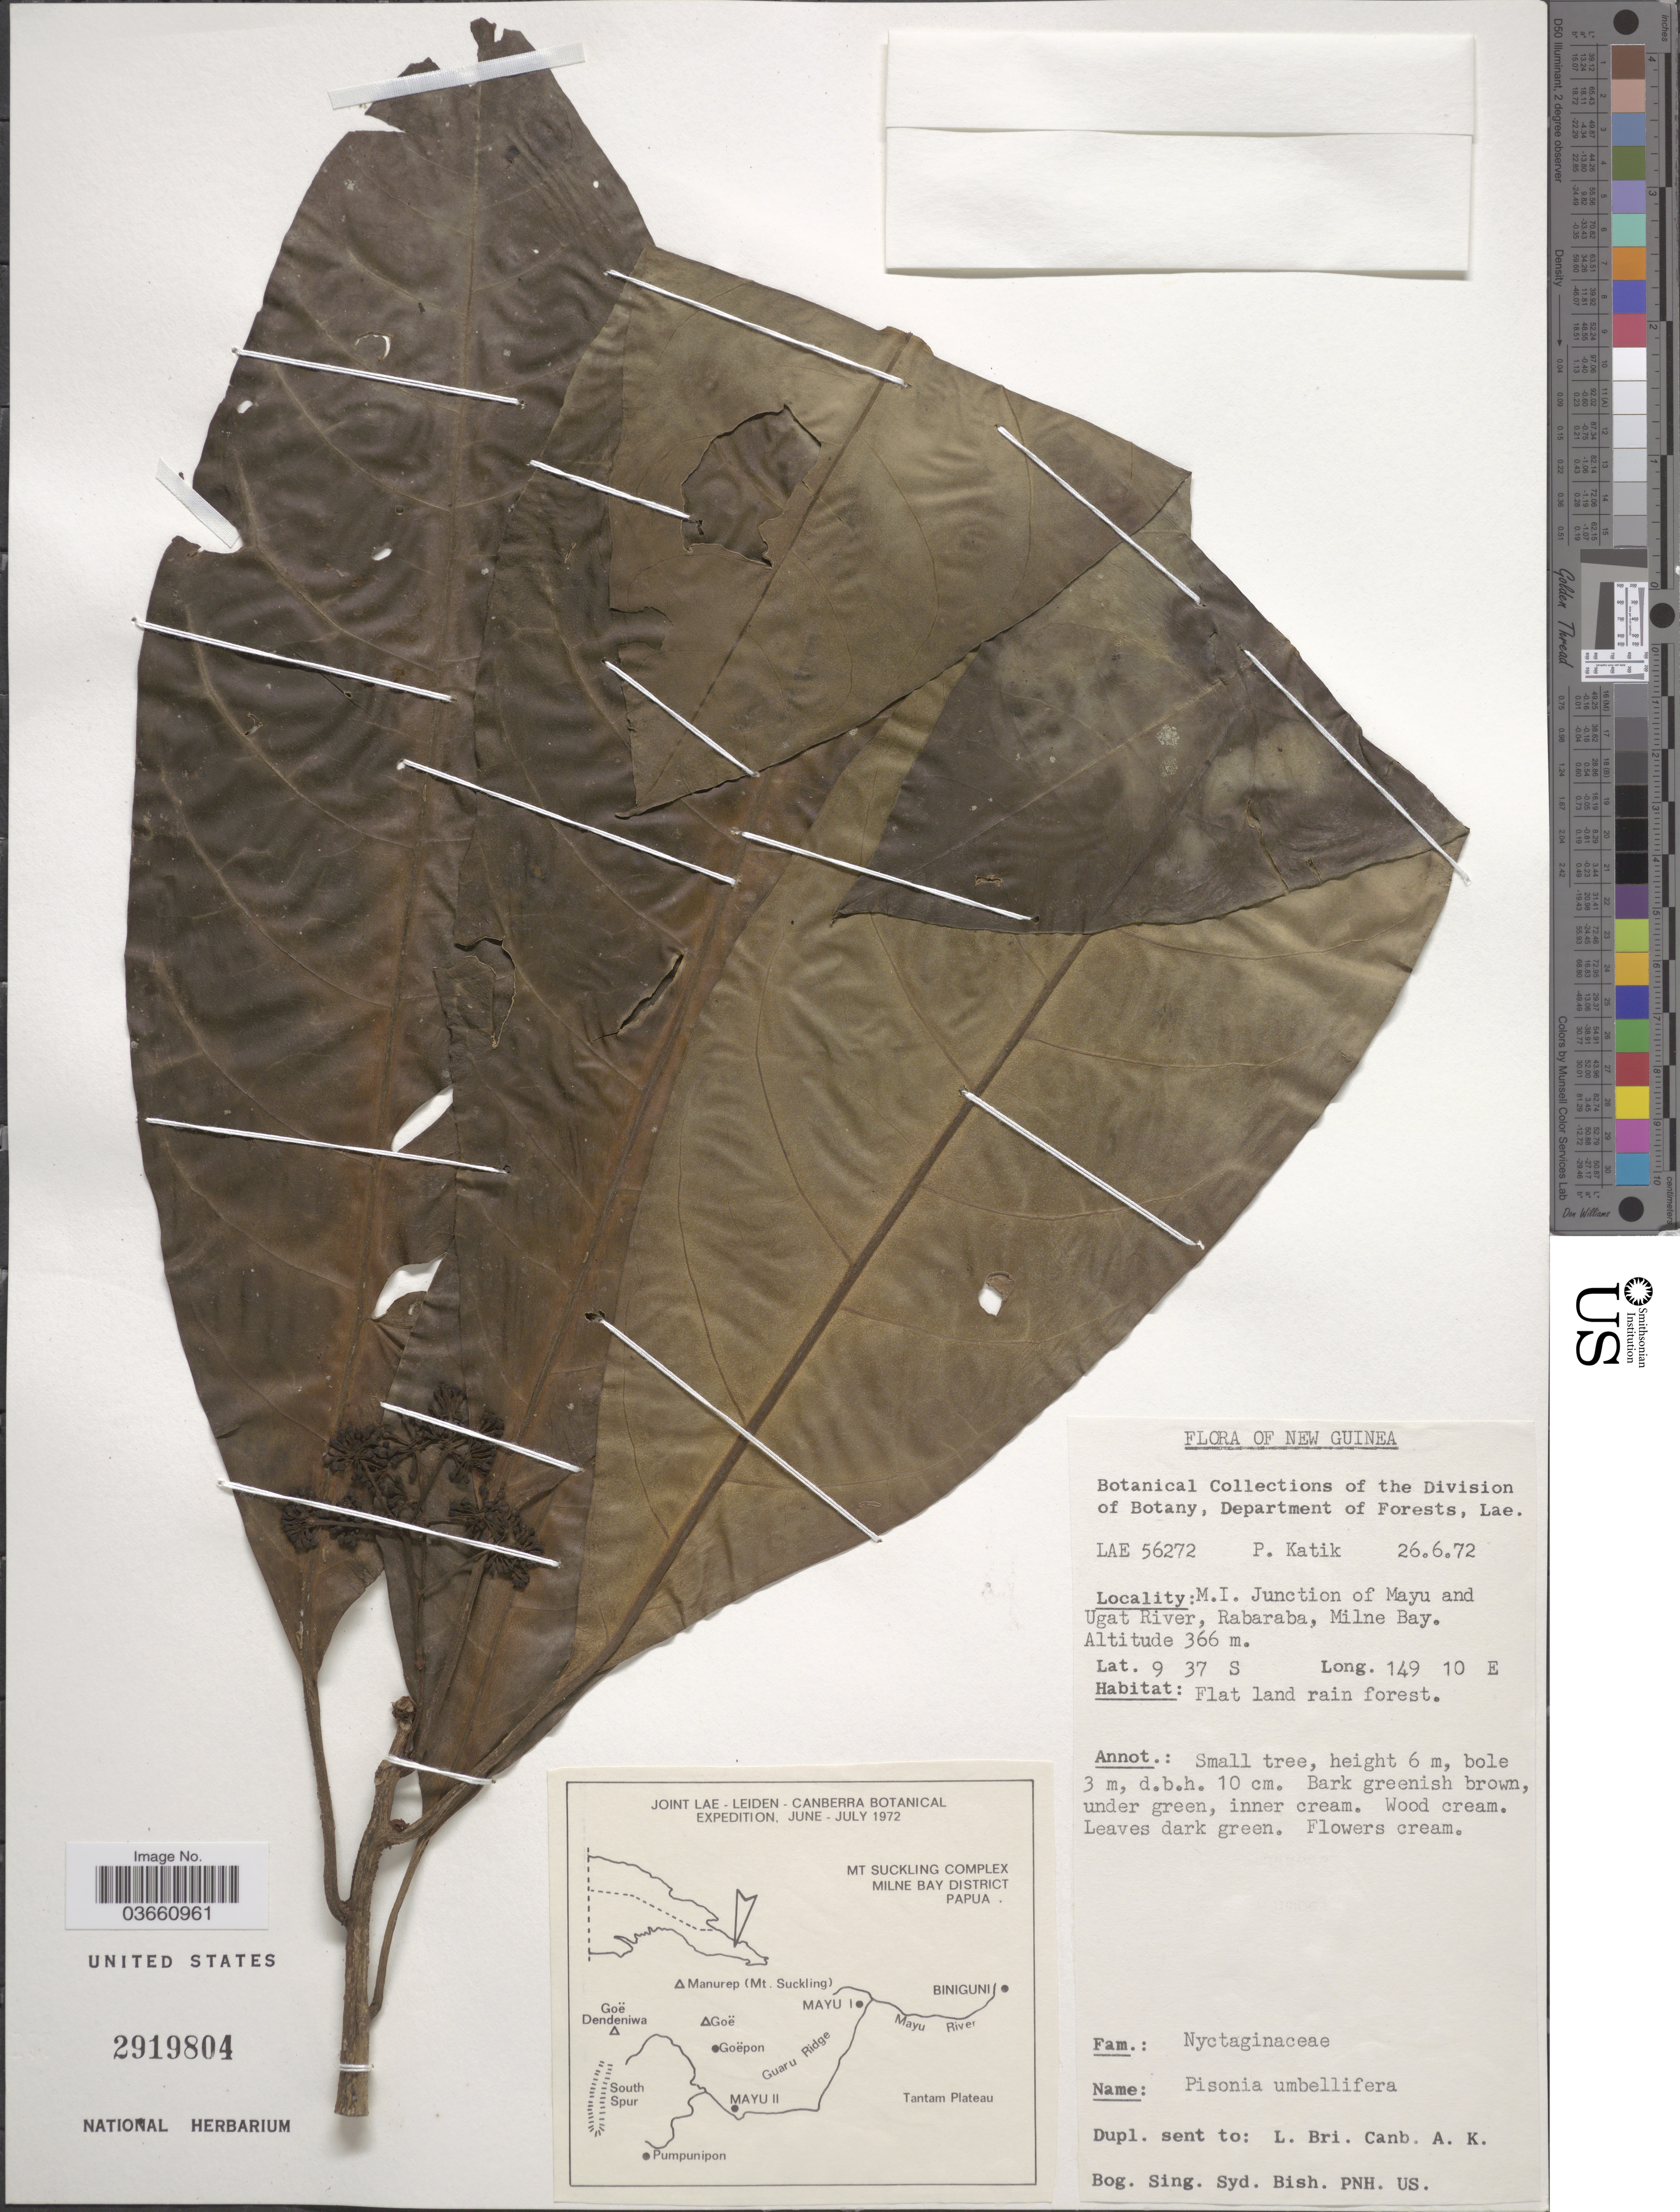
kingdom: Plantae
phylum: Tracheophyta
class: Magnoliopsida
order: Caryophyllales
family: Nyctaginaceae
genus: Ceodes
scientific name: Ceodes umbellifera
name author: J.R. Forst. & G. Forst.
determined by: Wagner, W. L., (BOT), Smithsonian Institution - National Museum of Natural History (UNITED STATES)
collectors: P. Katik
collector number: LAE 56272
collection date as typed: Transcribed d/m/y: 26/6/72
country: Papua New Guinea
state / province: Milne Bay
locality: New Guinea. M.I. Junction of Mayu and Ugat River, Rabaraba, Milne Bay.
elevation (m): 366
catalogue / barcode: US 2919804